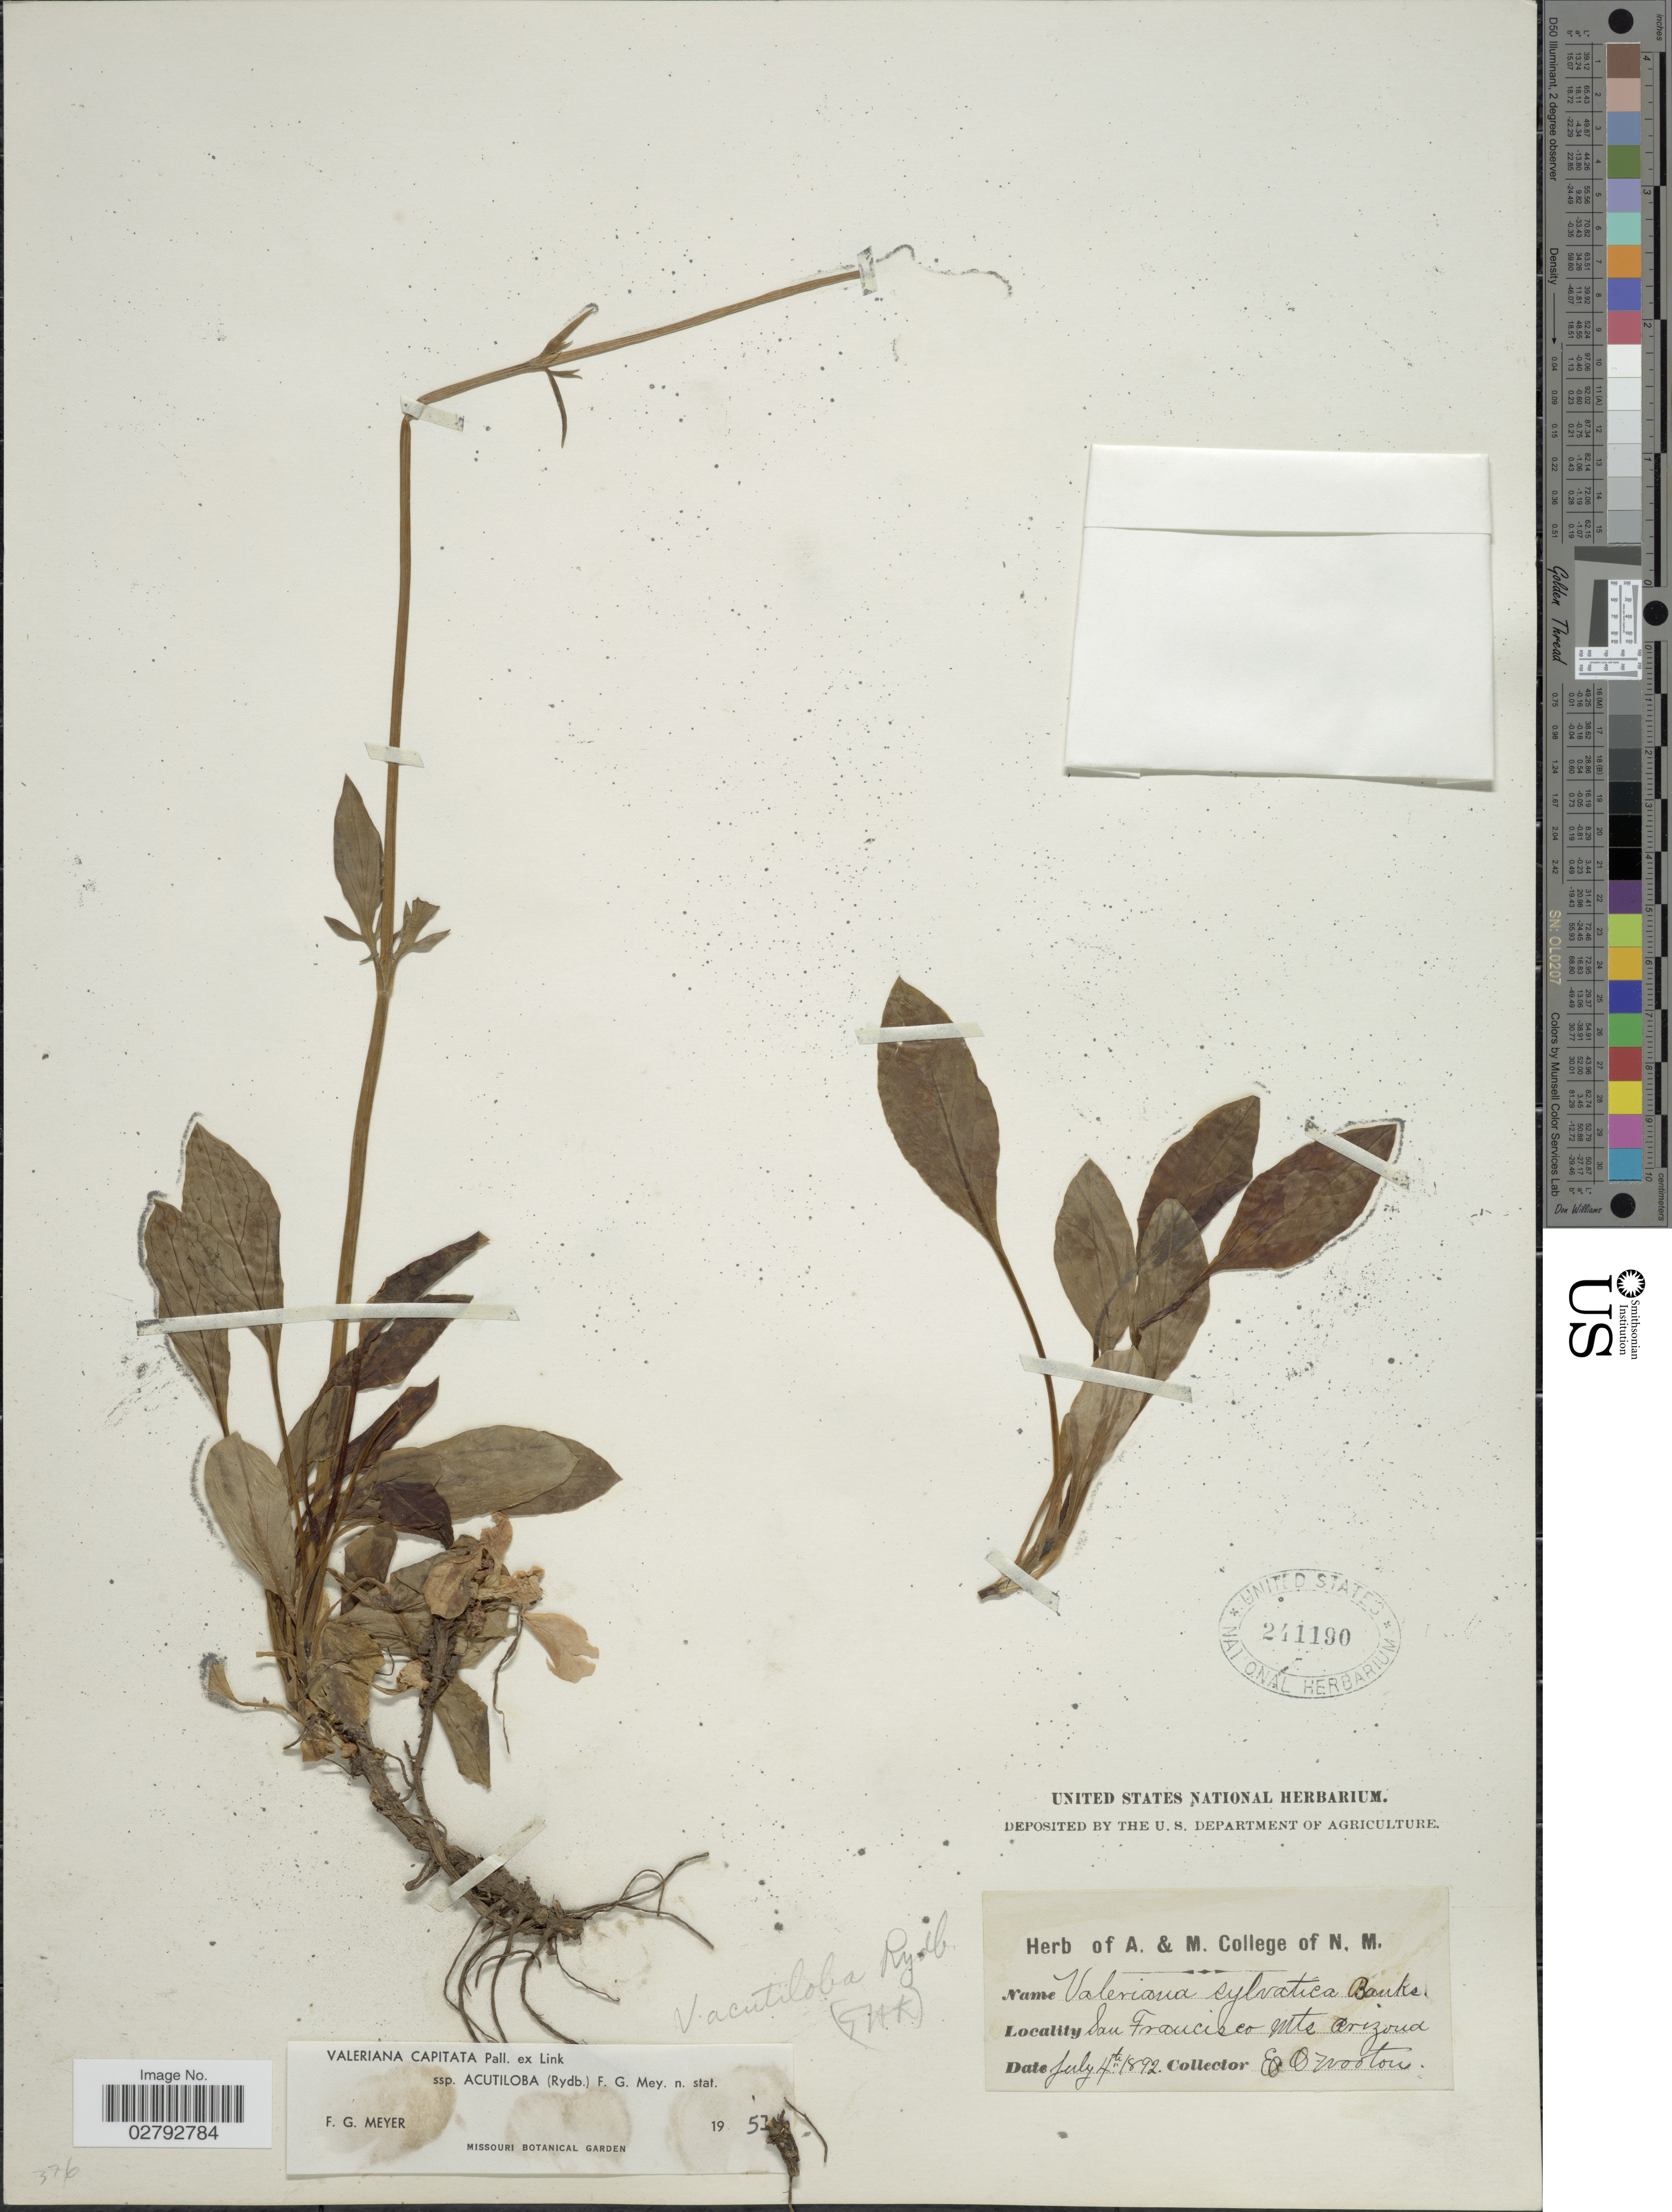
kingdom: Plantae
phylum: Tracheophyta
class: Magnoliopsida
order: Dipsacales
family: Caprifoliaceae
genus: Valeriana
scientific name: Valeriana capitata subsp. acutiloba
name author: Pall. ex Link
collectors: E. O. Wooton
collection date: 1892-07-04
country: United States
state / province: Arizona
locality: San Francisco Mts.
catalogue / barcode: US 241190